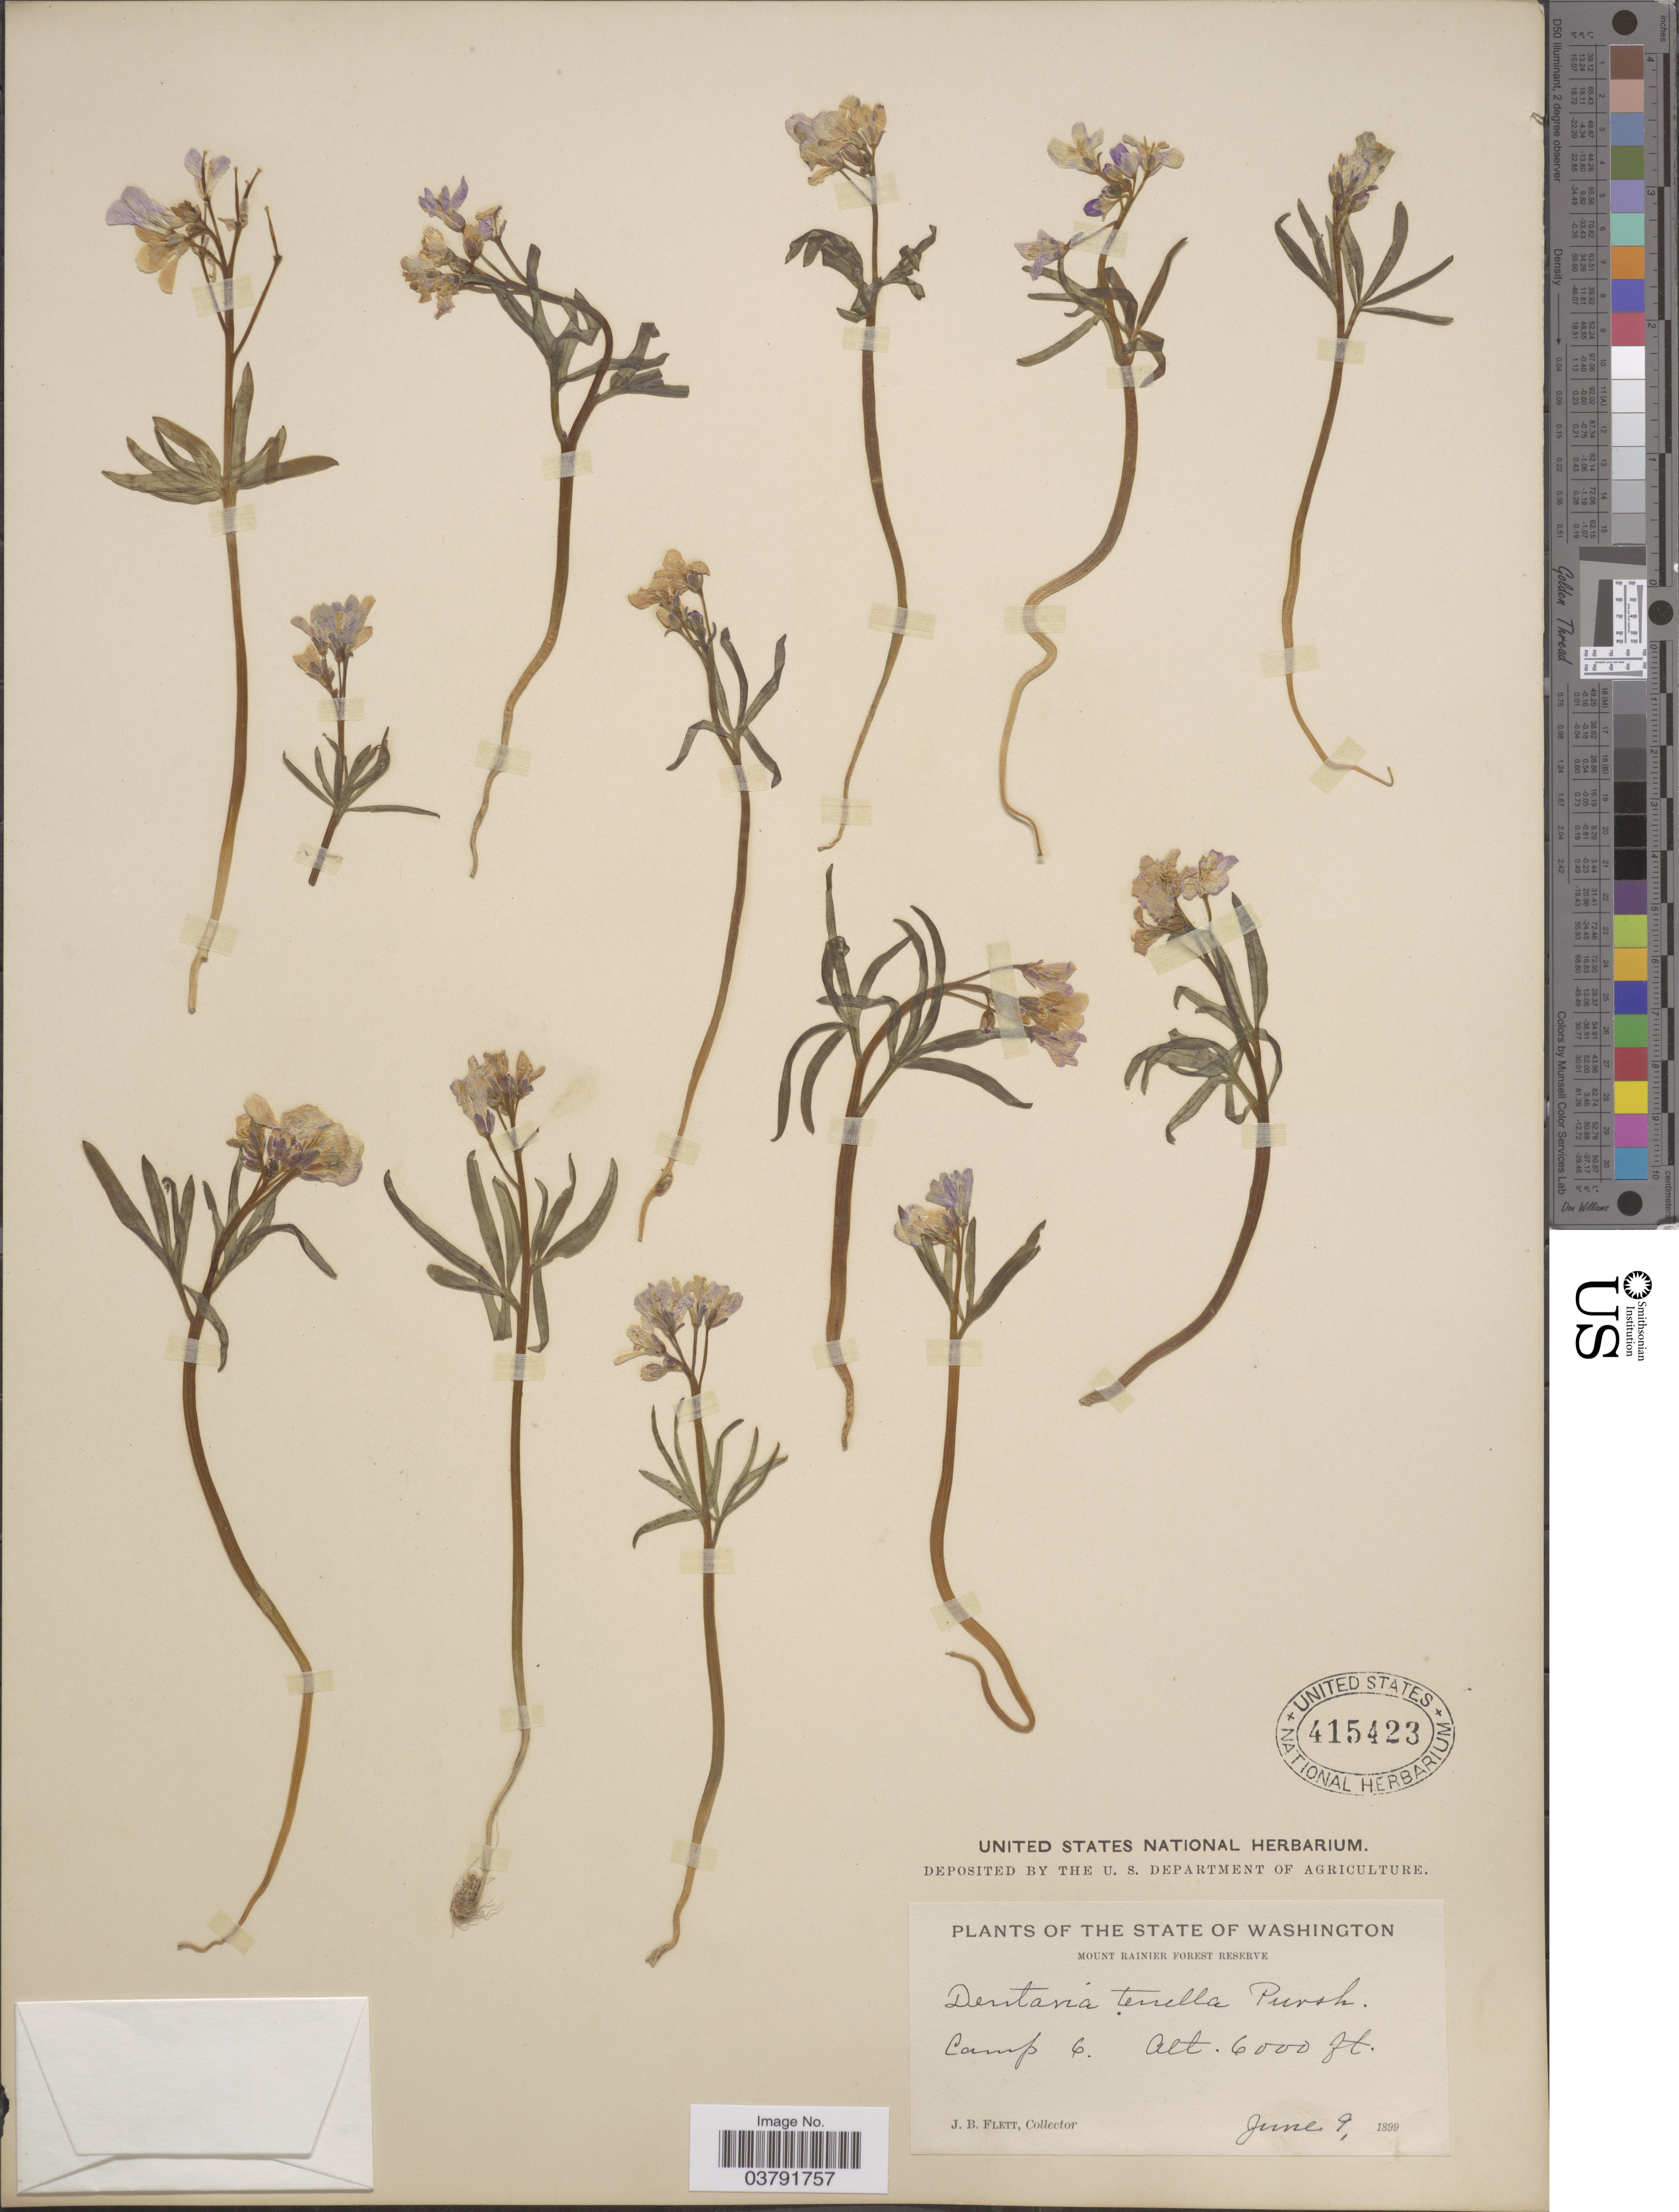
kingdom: Plantae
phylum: Tracheophyta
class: Magnoliopsida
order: Brassicales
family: Brassicaceae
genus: Dentaria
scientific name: Dentaria tenella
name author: Pursh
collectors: J. Flett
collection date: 1899-06-09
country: United States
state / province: Washington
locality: Mount Rainier Forest Reserve. Camp 6.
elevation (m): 1829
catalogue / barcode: US 415423